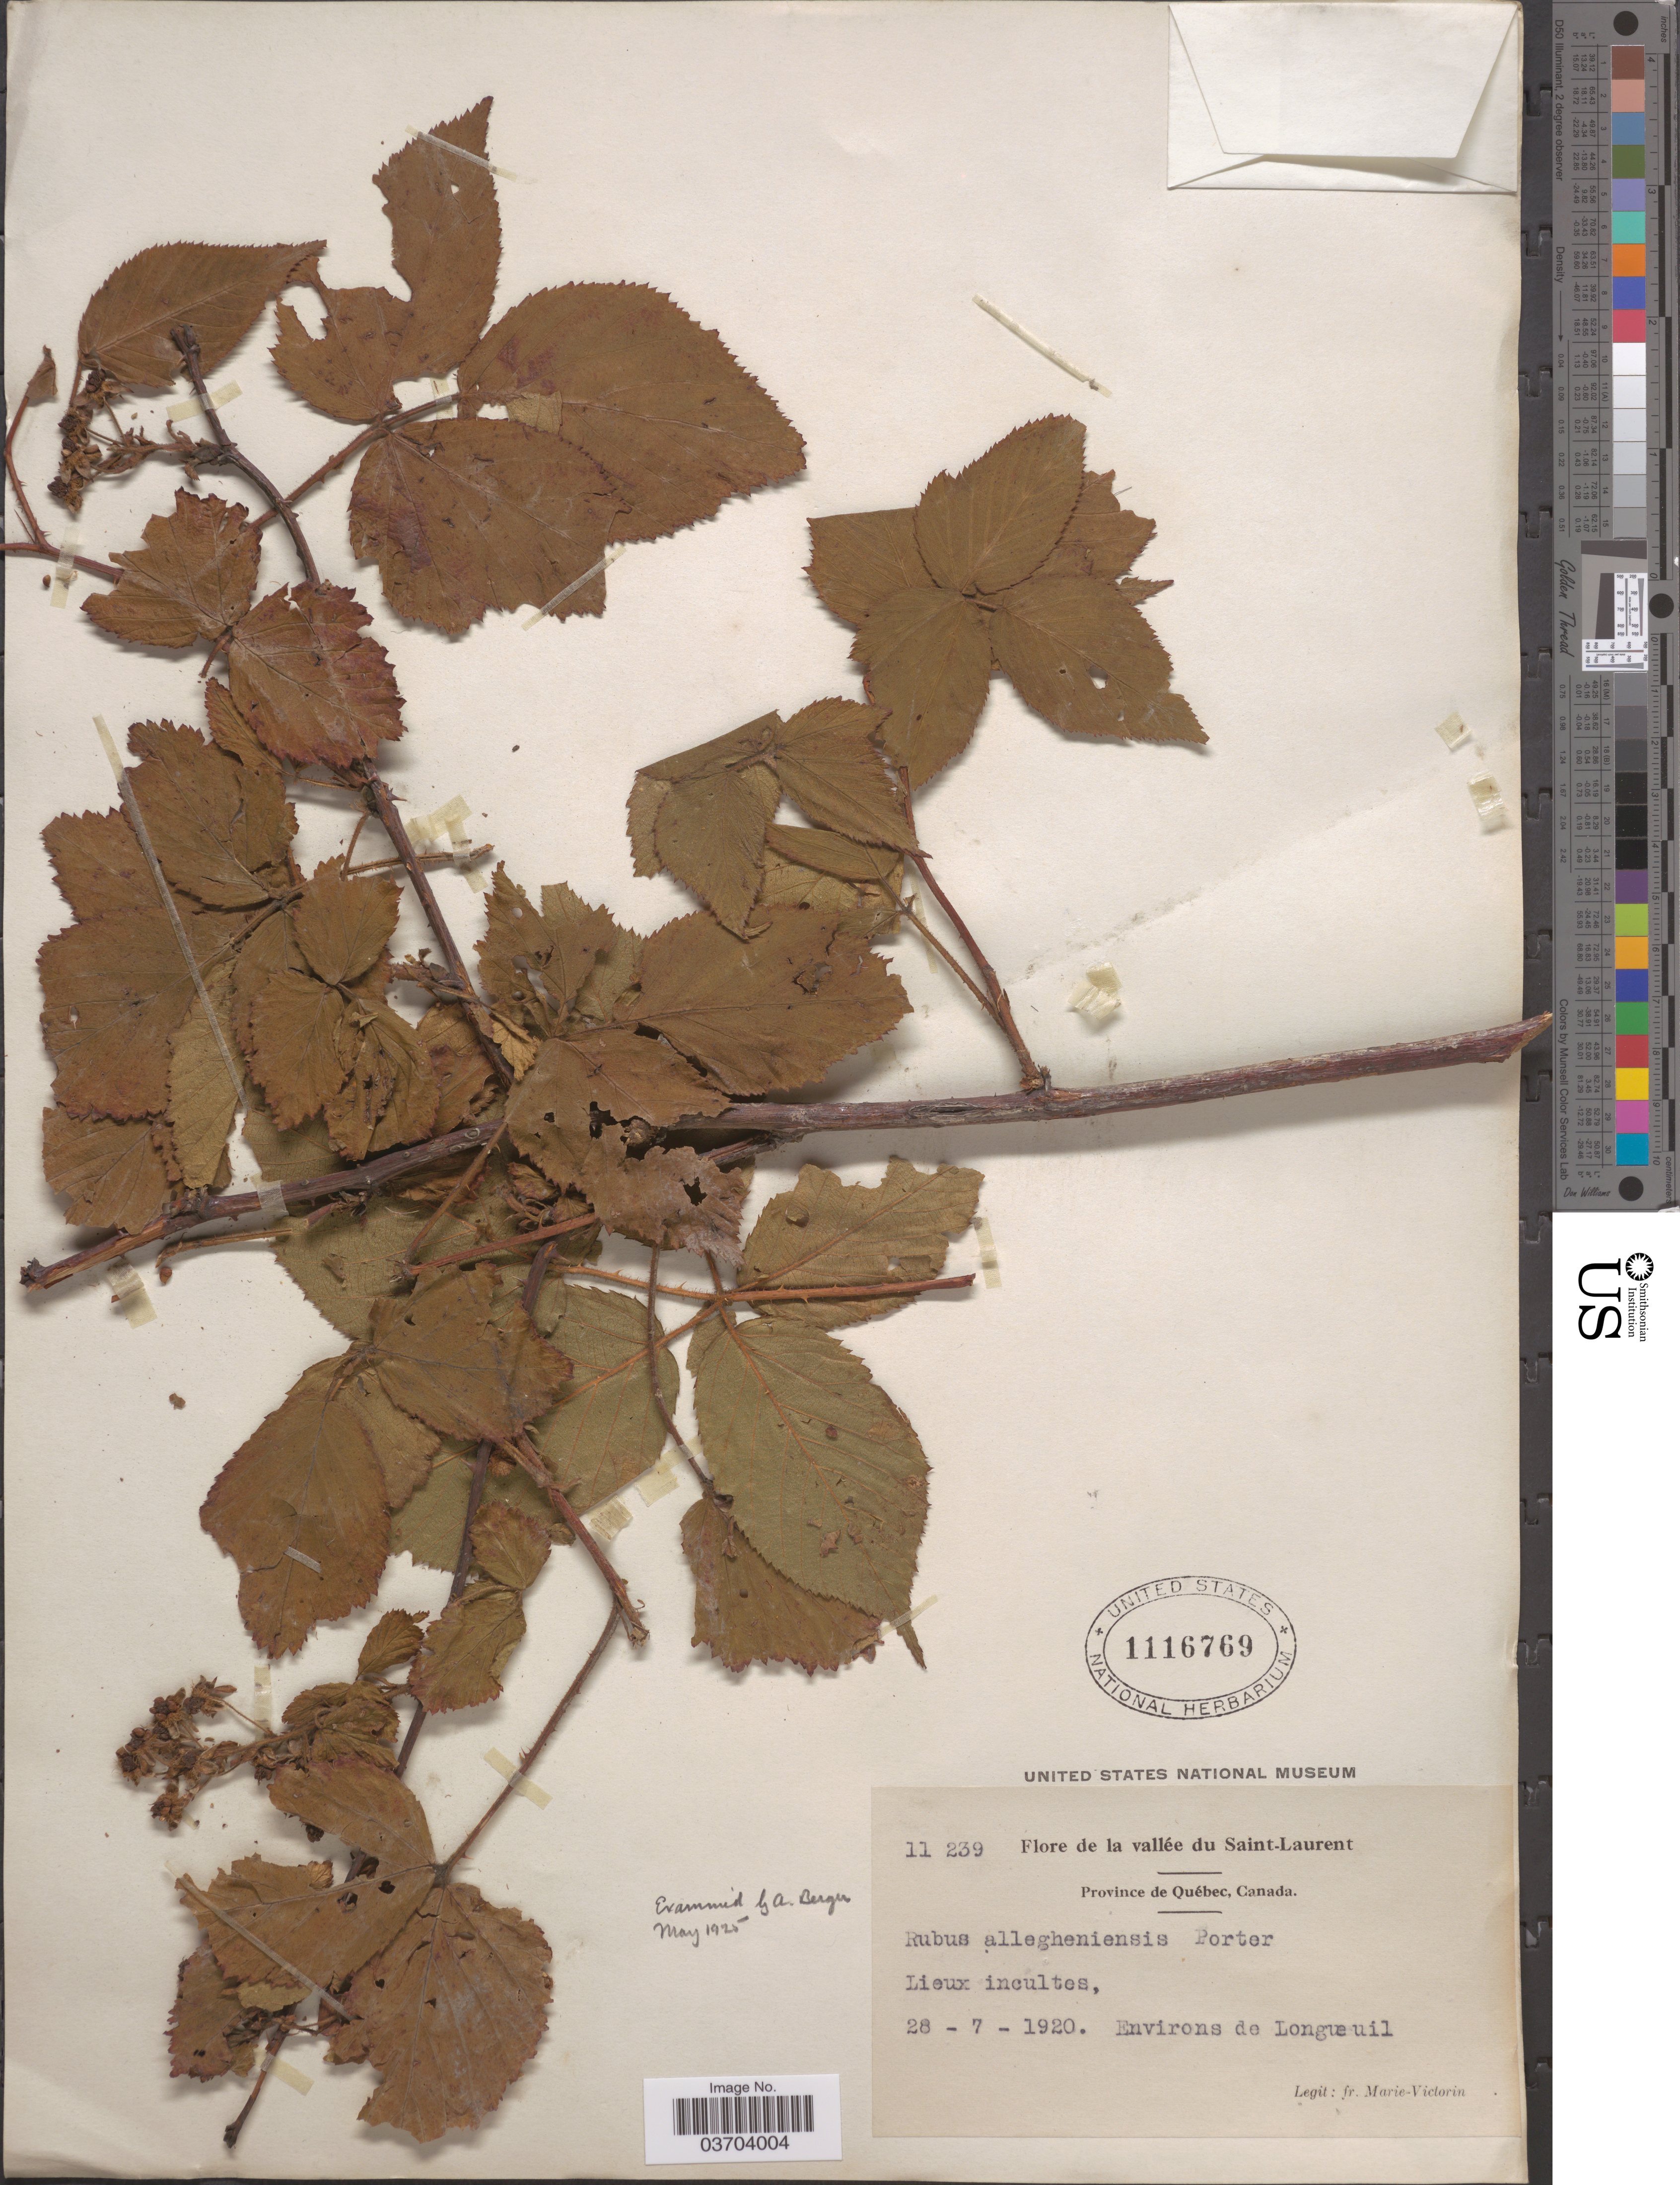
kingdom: Plantae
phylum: Tracheophyta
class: Magnoliopsida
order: Rosales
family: Rosaceae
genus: Rubus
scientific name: Rubus allegheniensis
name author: Porter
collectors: Fr. Marie-Victorin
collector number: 11239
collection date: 1920-07-28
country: Canada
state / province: Quebec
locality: La vallée du Saint-Laurent. Environs de Longueuil.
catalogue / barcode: US 1116769